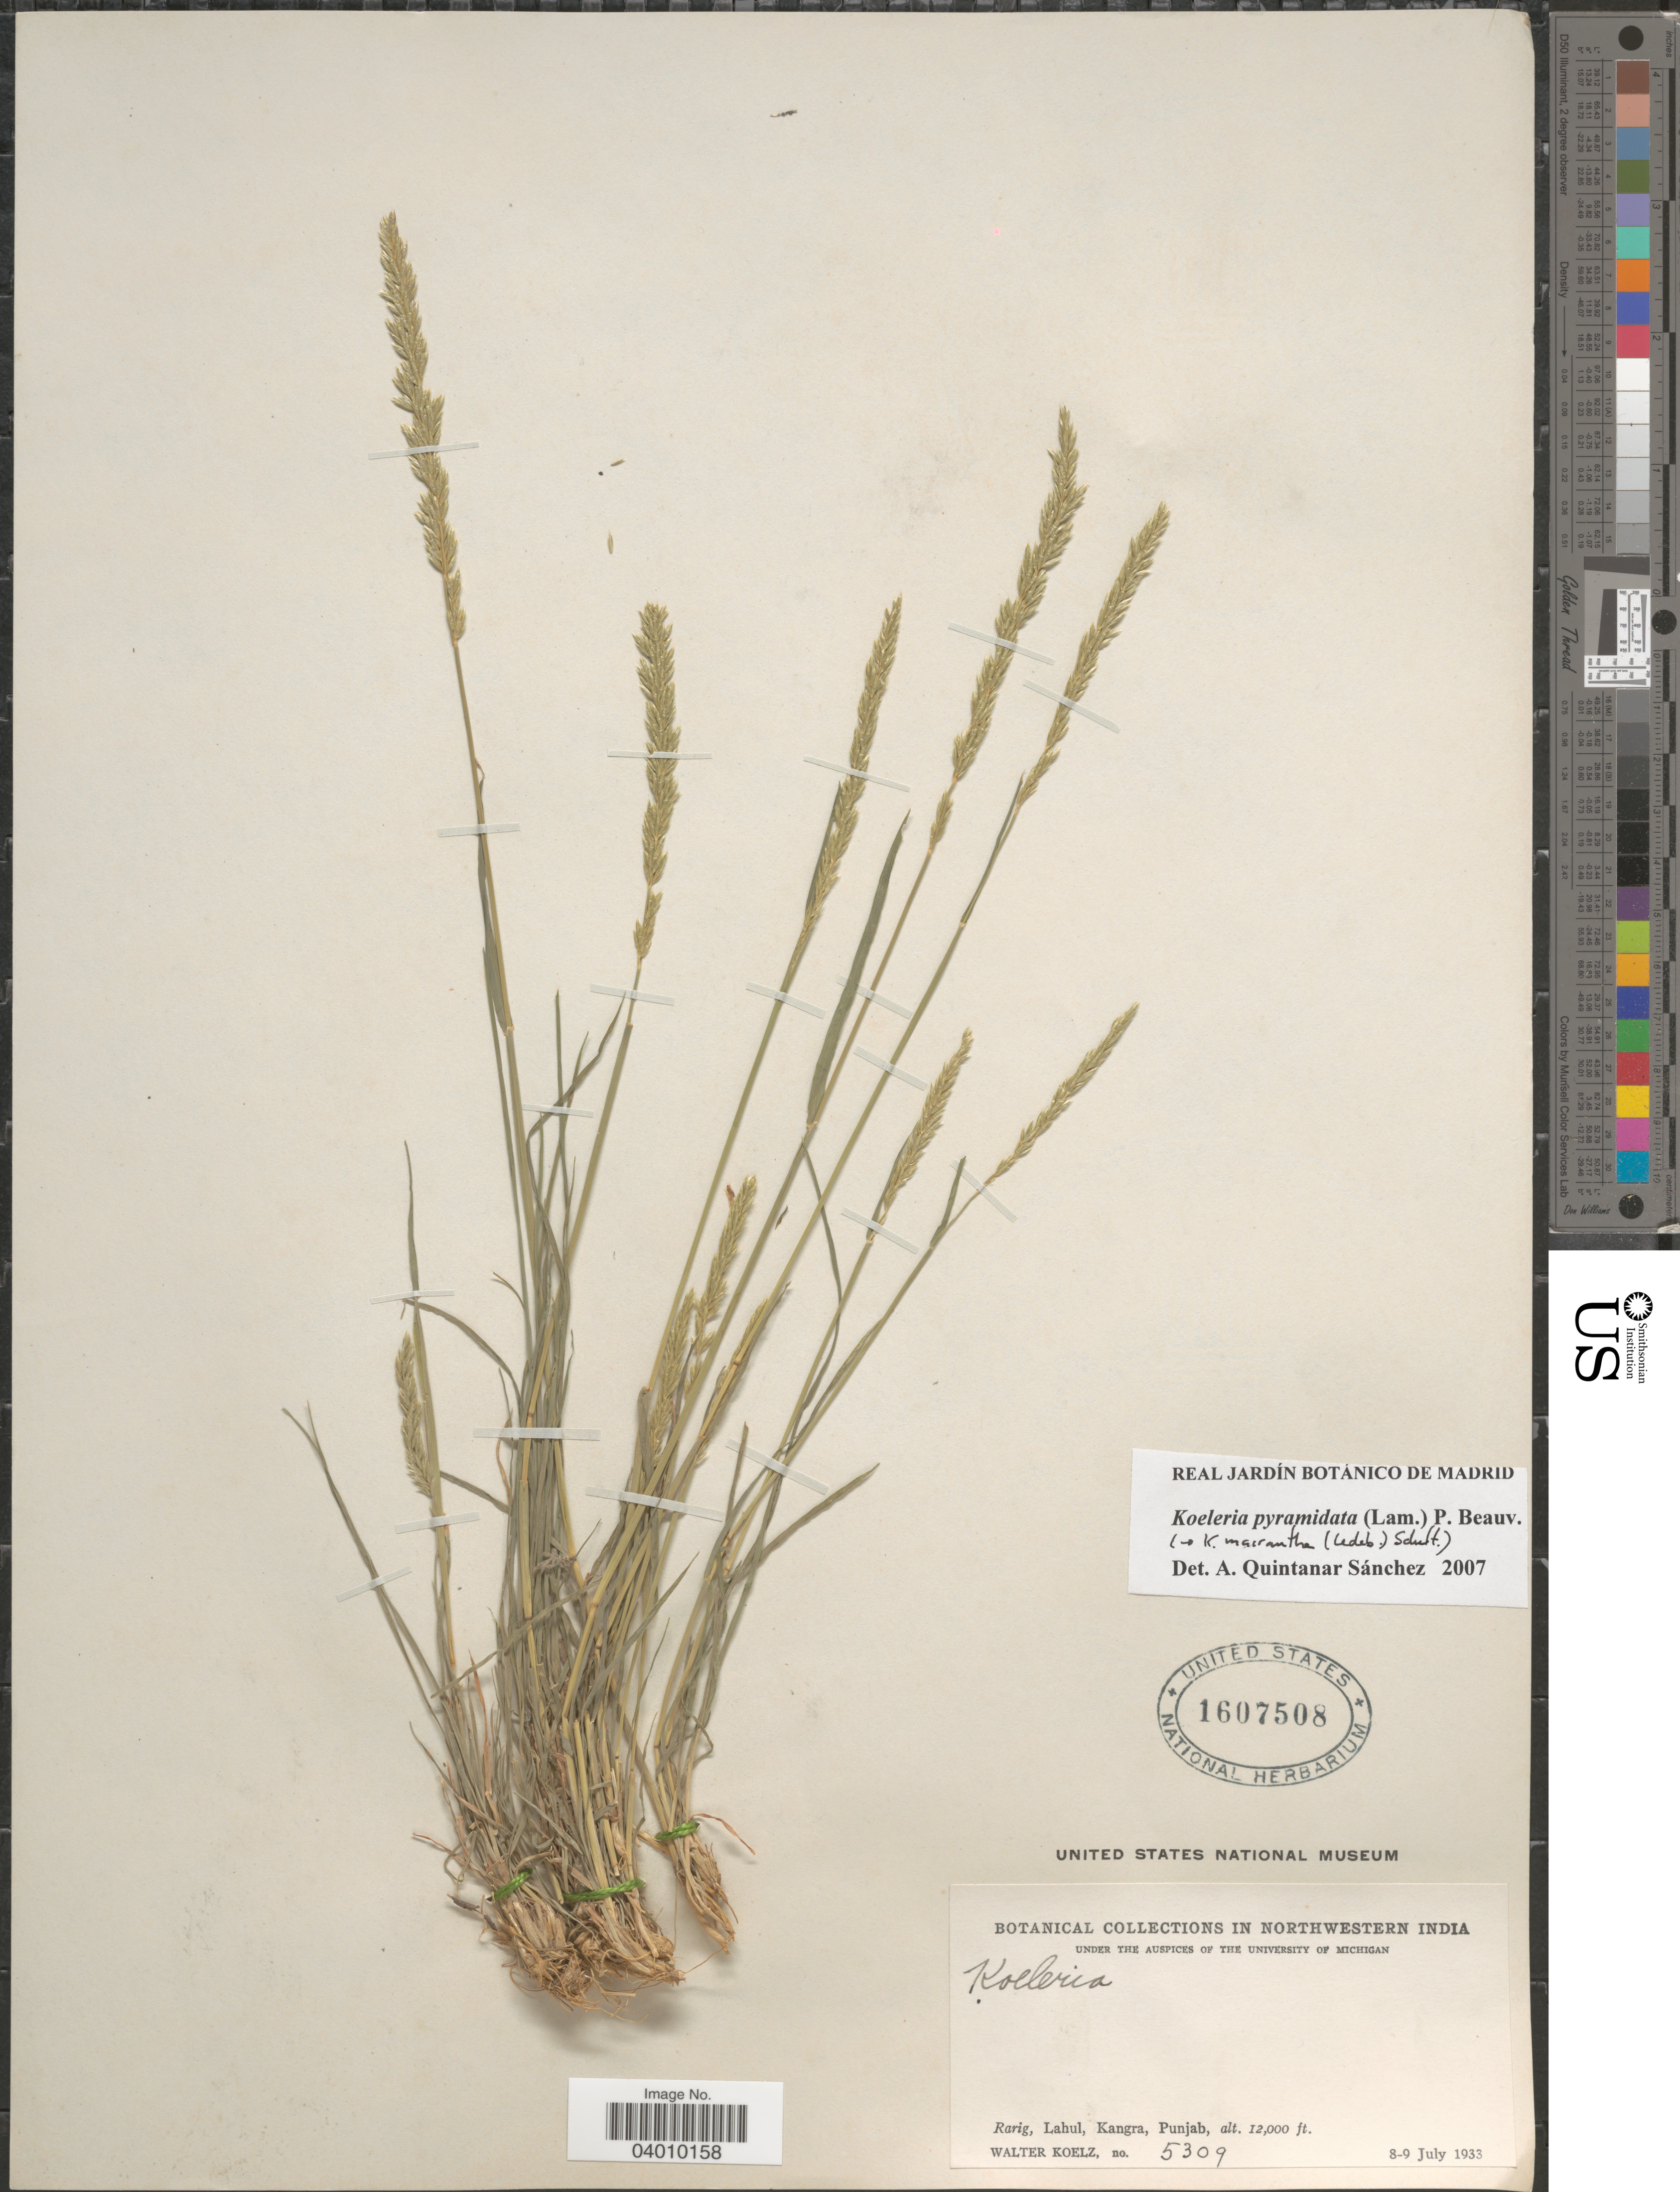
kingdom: Plantae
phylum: Tracheophyta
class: Liliopsida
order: Poales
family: Poaceae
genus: Koeleria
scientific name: Koeleria pyramidata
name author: (Lam.) P. Beauv.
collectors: W. N. Koelz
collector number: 5309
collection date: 1933-07-08/1933-07-09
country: India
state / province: Himachal Pradesh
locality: Northwestern India. Rarig, Lahul, Kangra, Punjab.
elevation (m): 3658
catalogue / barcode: US 1607508